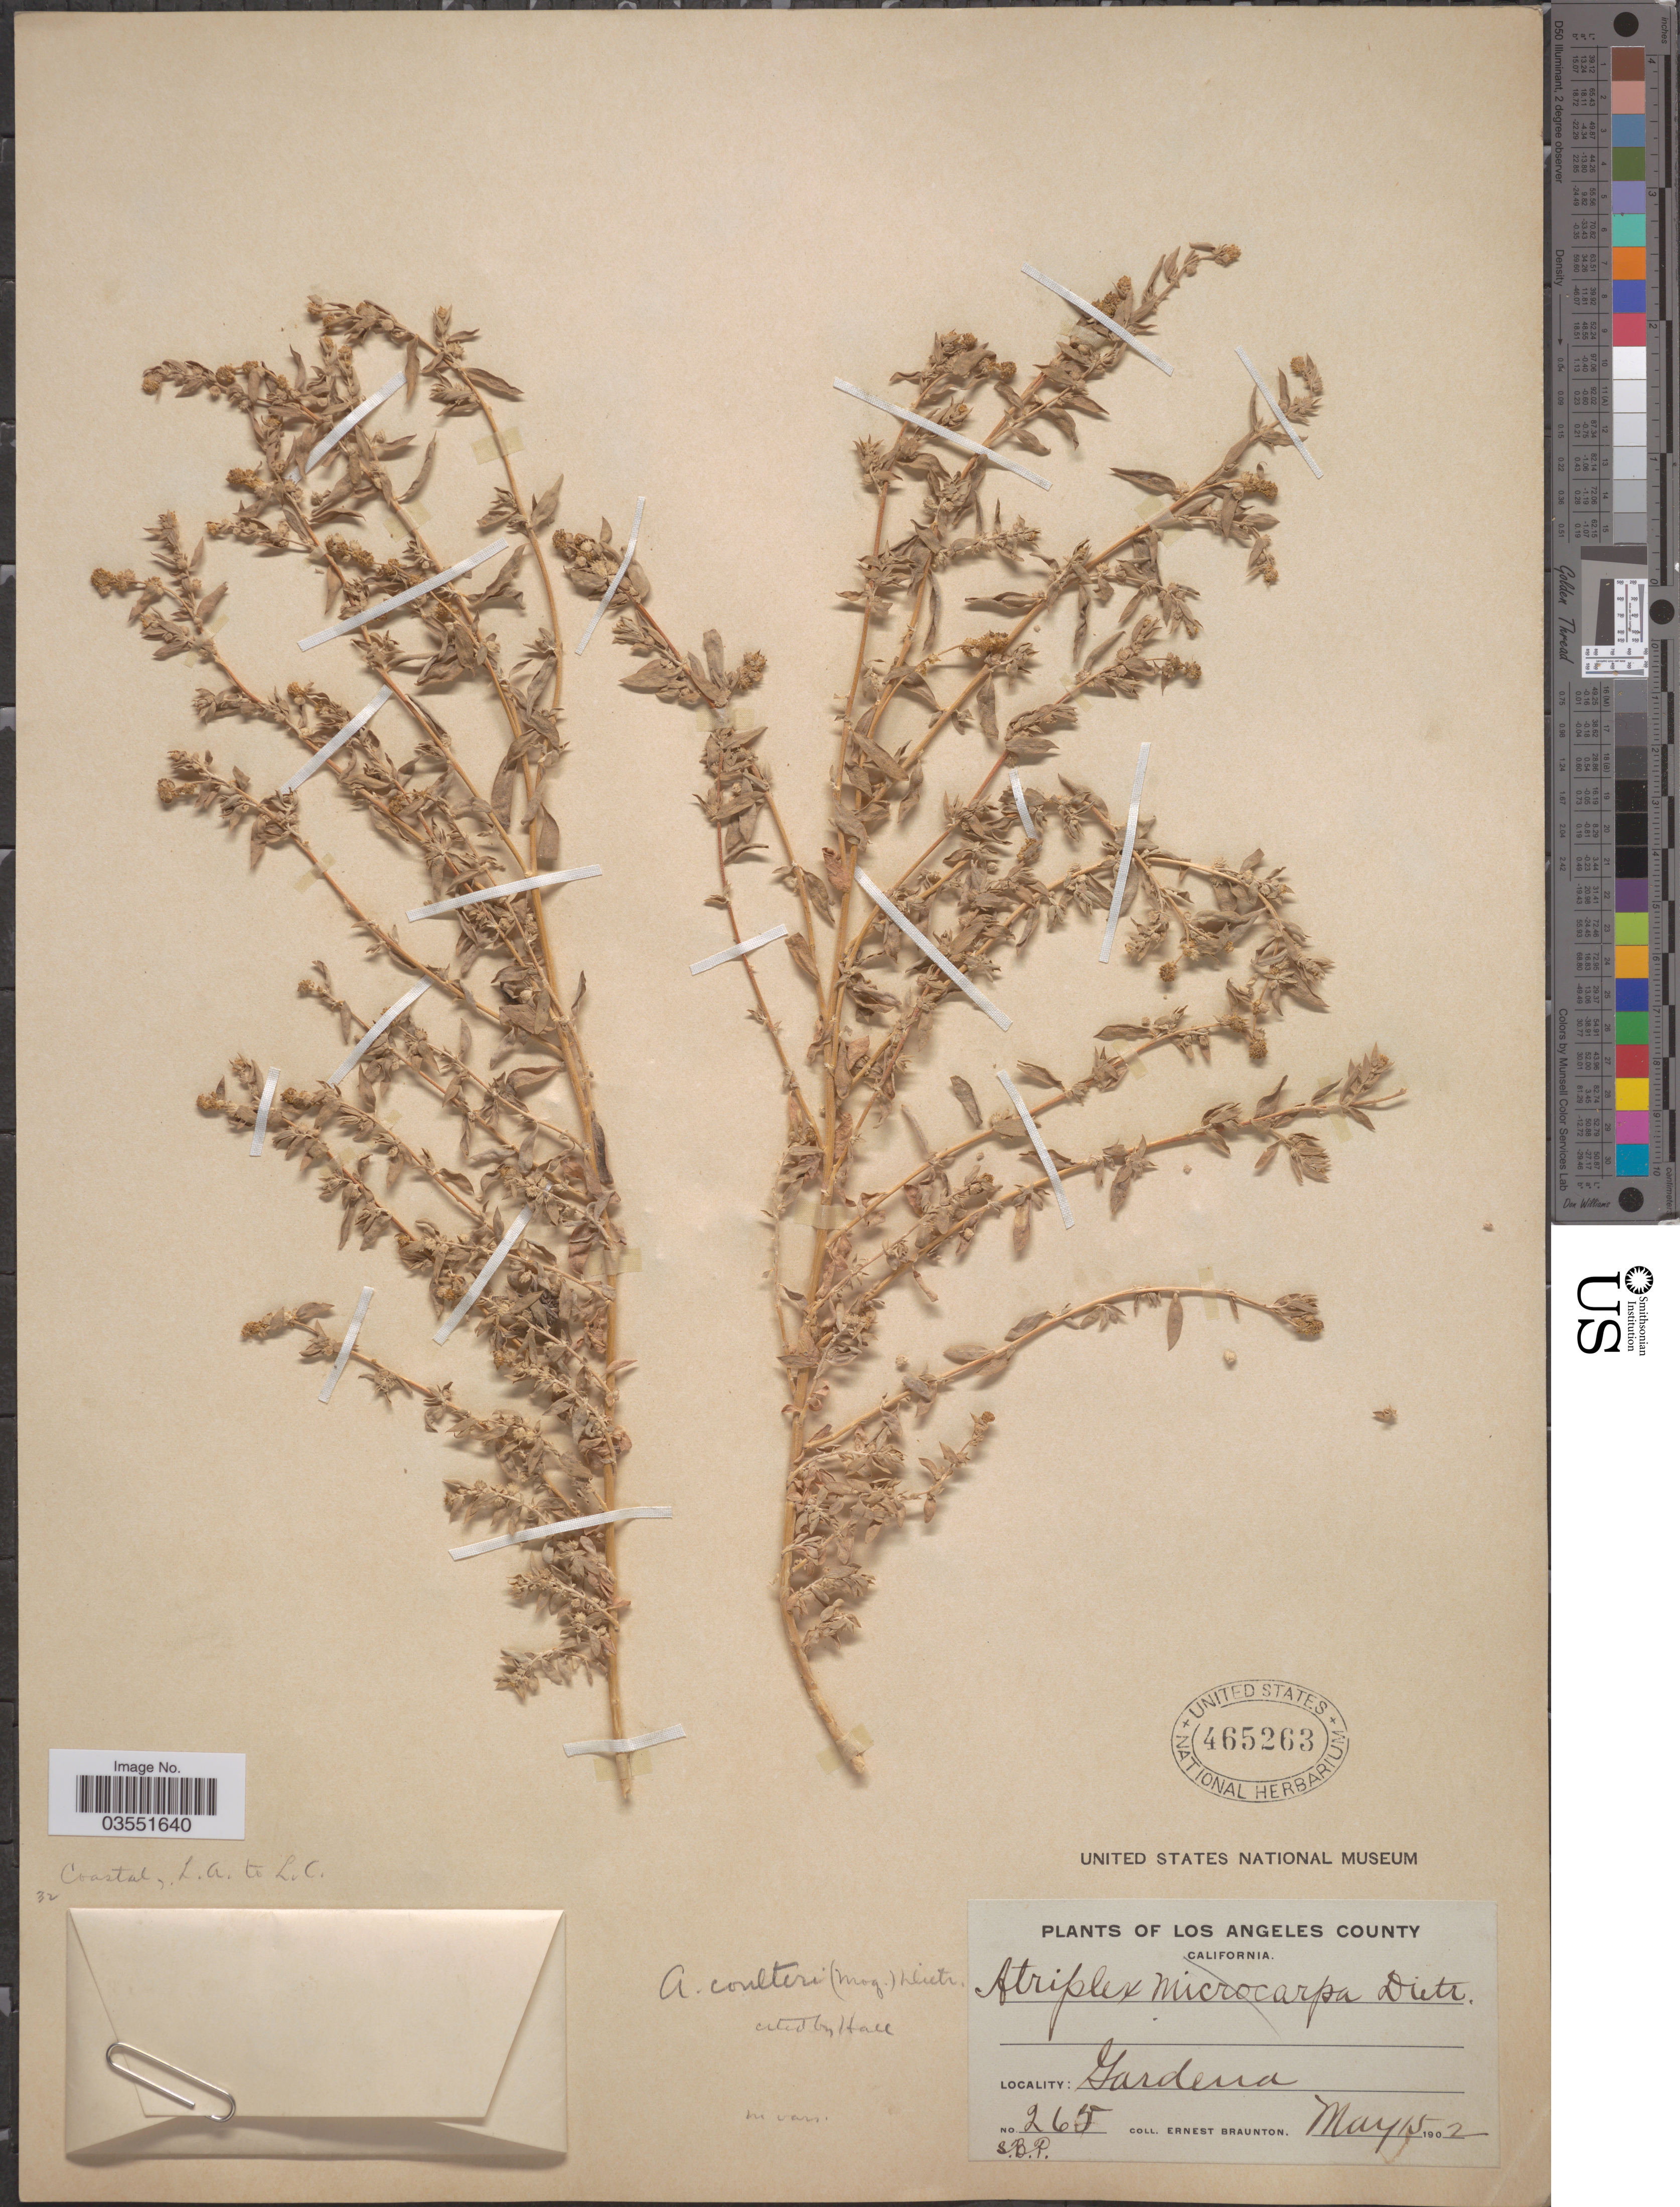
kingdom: Plantae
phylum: Tracheophyta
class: Magnoliopsida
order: Caryophyllales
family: Amaranthaceae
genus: Atriplex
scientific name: Atriplex coulteri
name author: (Moq.) D. Dietr.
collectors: E. Braunton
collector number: S.P.B. 265?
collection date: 1902-05-15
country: United States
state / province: California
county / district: Los Angeles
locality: Los Angeles County. Gardena.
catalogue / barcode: US 465263